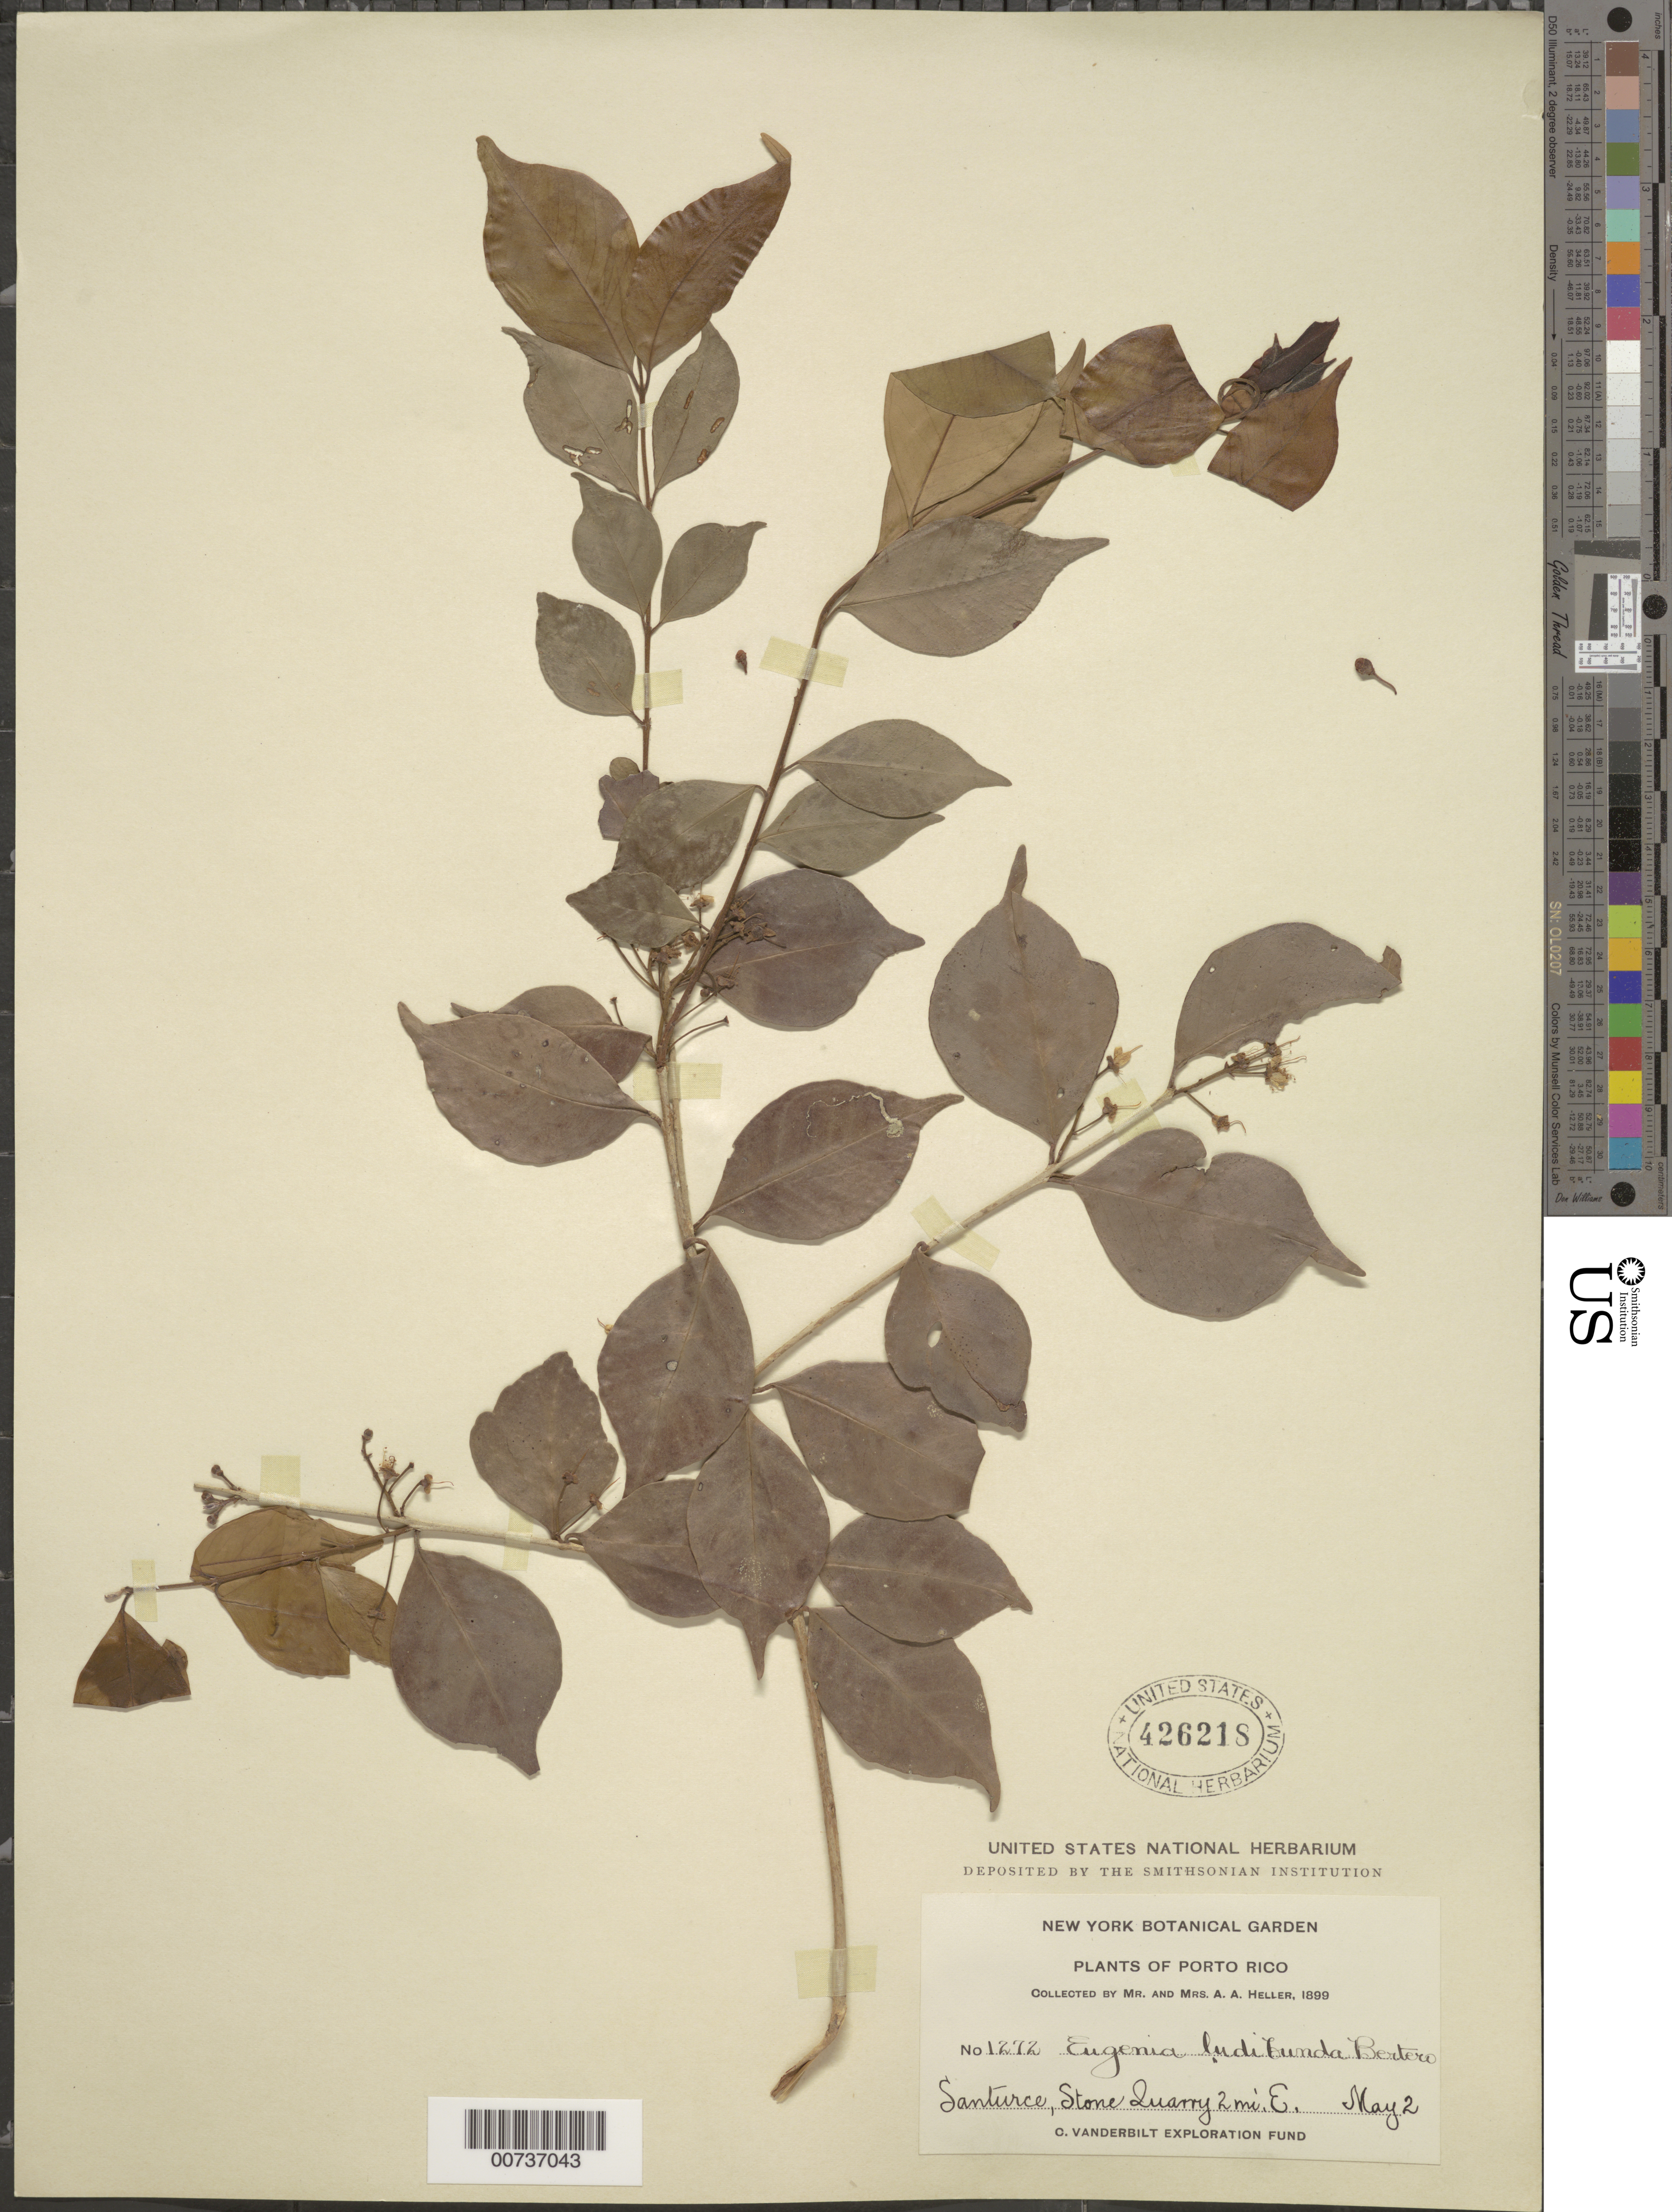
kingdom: Plantae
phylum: Tracheophyta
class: Magnoliopsida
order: Myrtales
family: Myrtaceae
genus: Eugenia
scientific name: Eugenia biflora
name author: (L.) DC.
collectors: A. A. Heller & E. G. Heller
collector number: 1272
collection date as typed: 02 May 1899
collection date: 1899-05-02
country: Puerto Rico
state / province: San Juan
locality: Santurce, Stone quarry 2 miles East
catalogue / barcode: US 426218